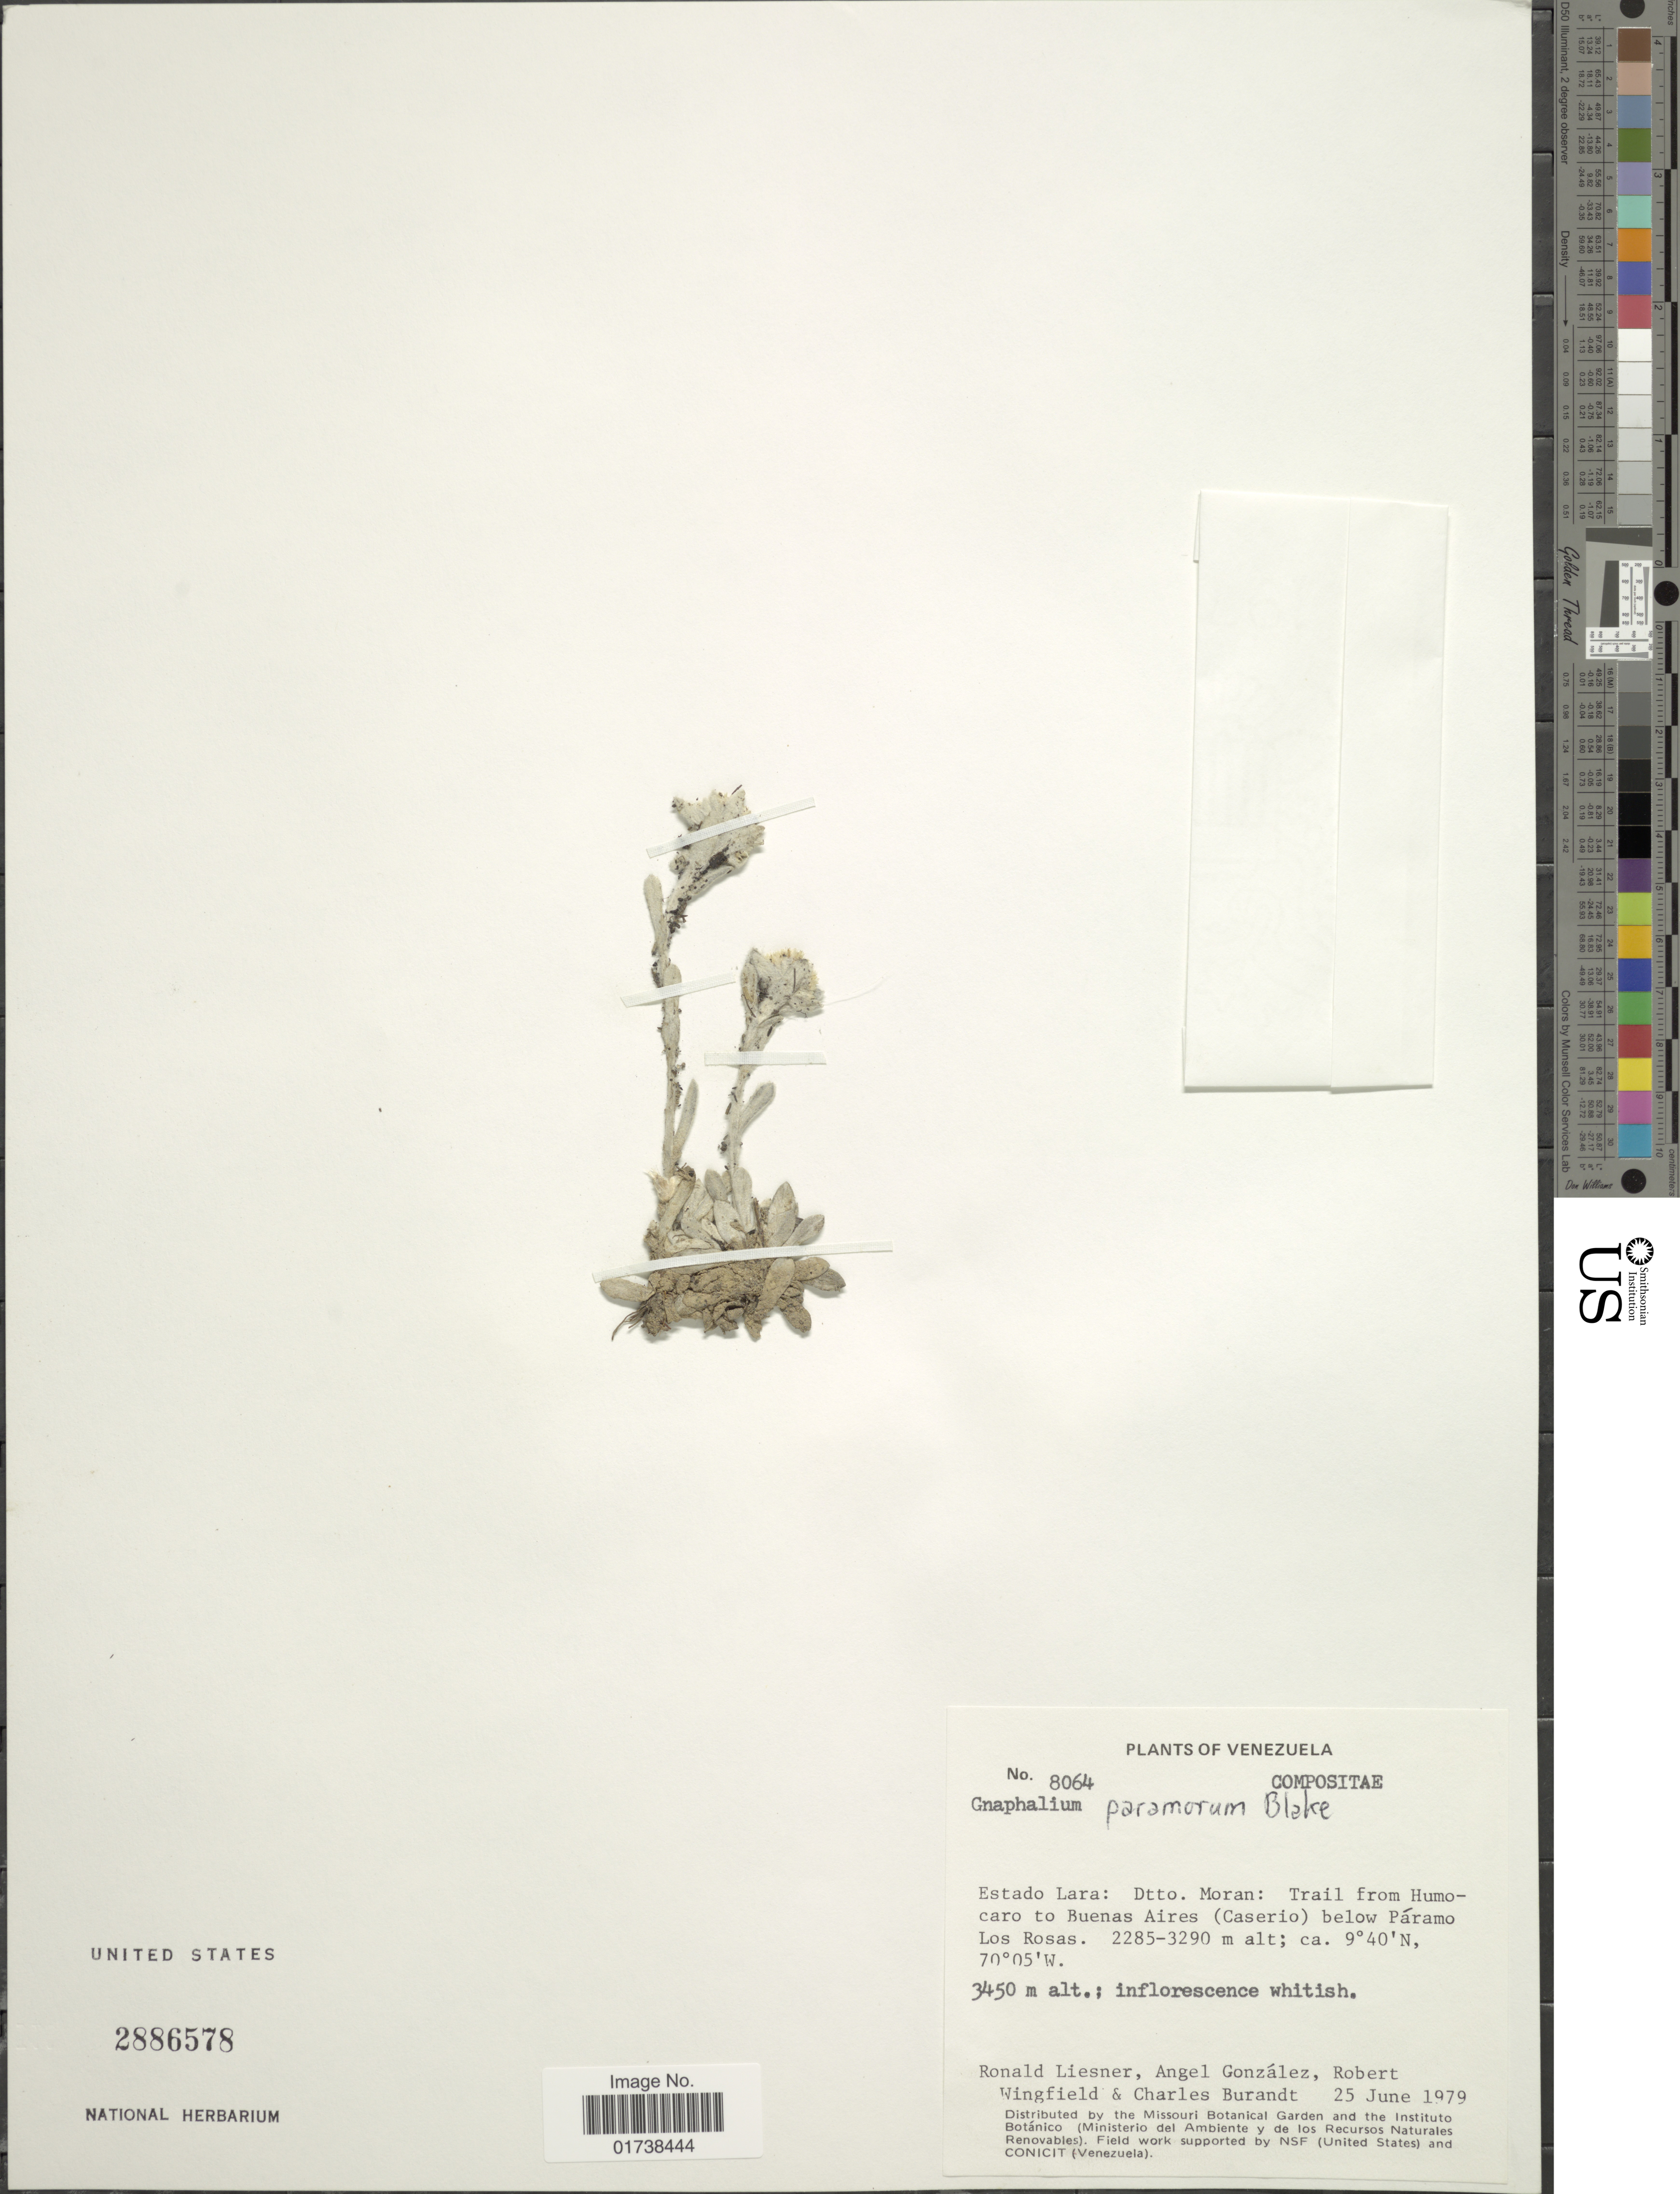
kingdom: Plantae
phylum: Tracheophyta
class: Magnoliopsida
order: Asterales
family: Asteraceae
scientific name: Orognaphalon paramorum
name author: (S.F. Blake) G.L. Nesom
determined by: Nesom, Guy L.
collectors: R. L. Liesner, A. C. González, R. C. Wingfield & C. Burandt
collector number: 8064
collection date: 1979-06-25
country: Venezuela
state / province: Lara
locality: Dtto. Moran: trail from Humocaro to Buenas Aires (Caserio), below Paramo Los Rosas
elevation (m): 2285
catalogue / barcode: US 2886578